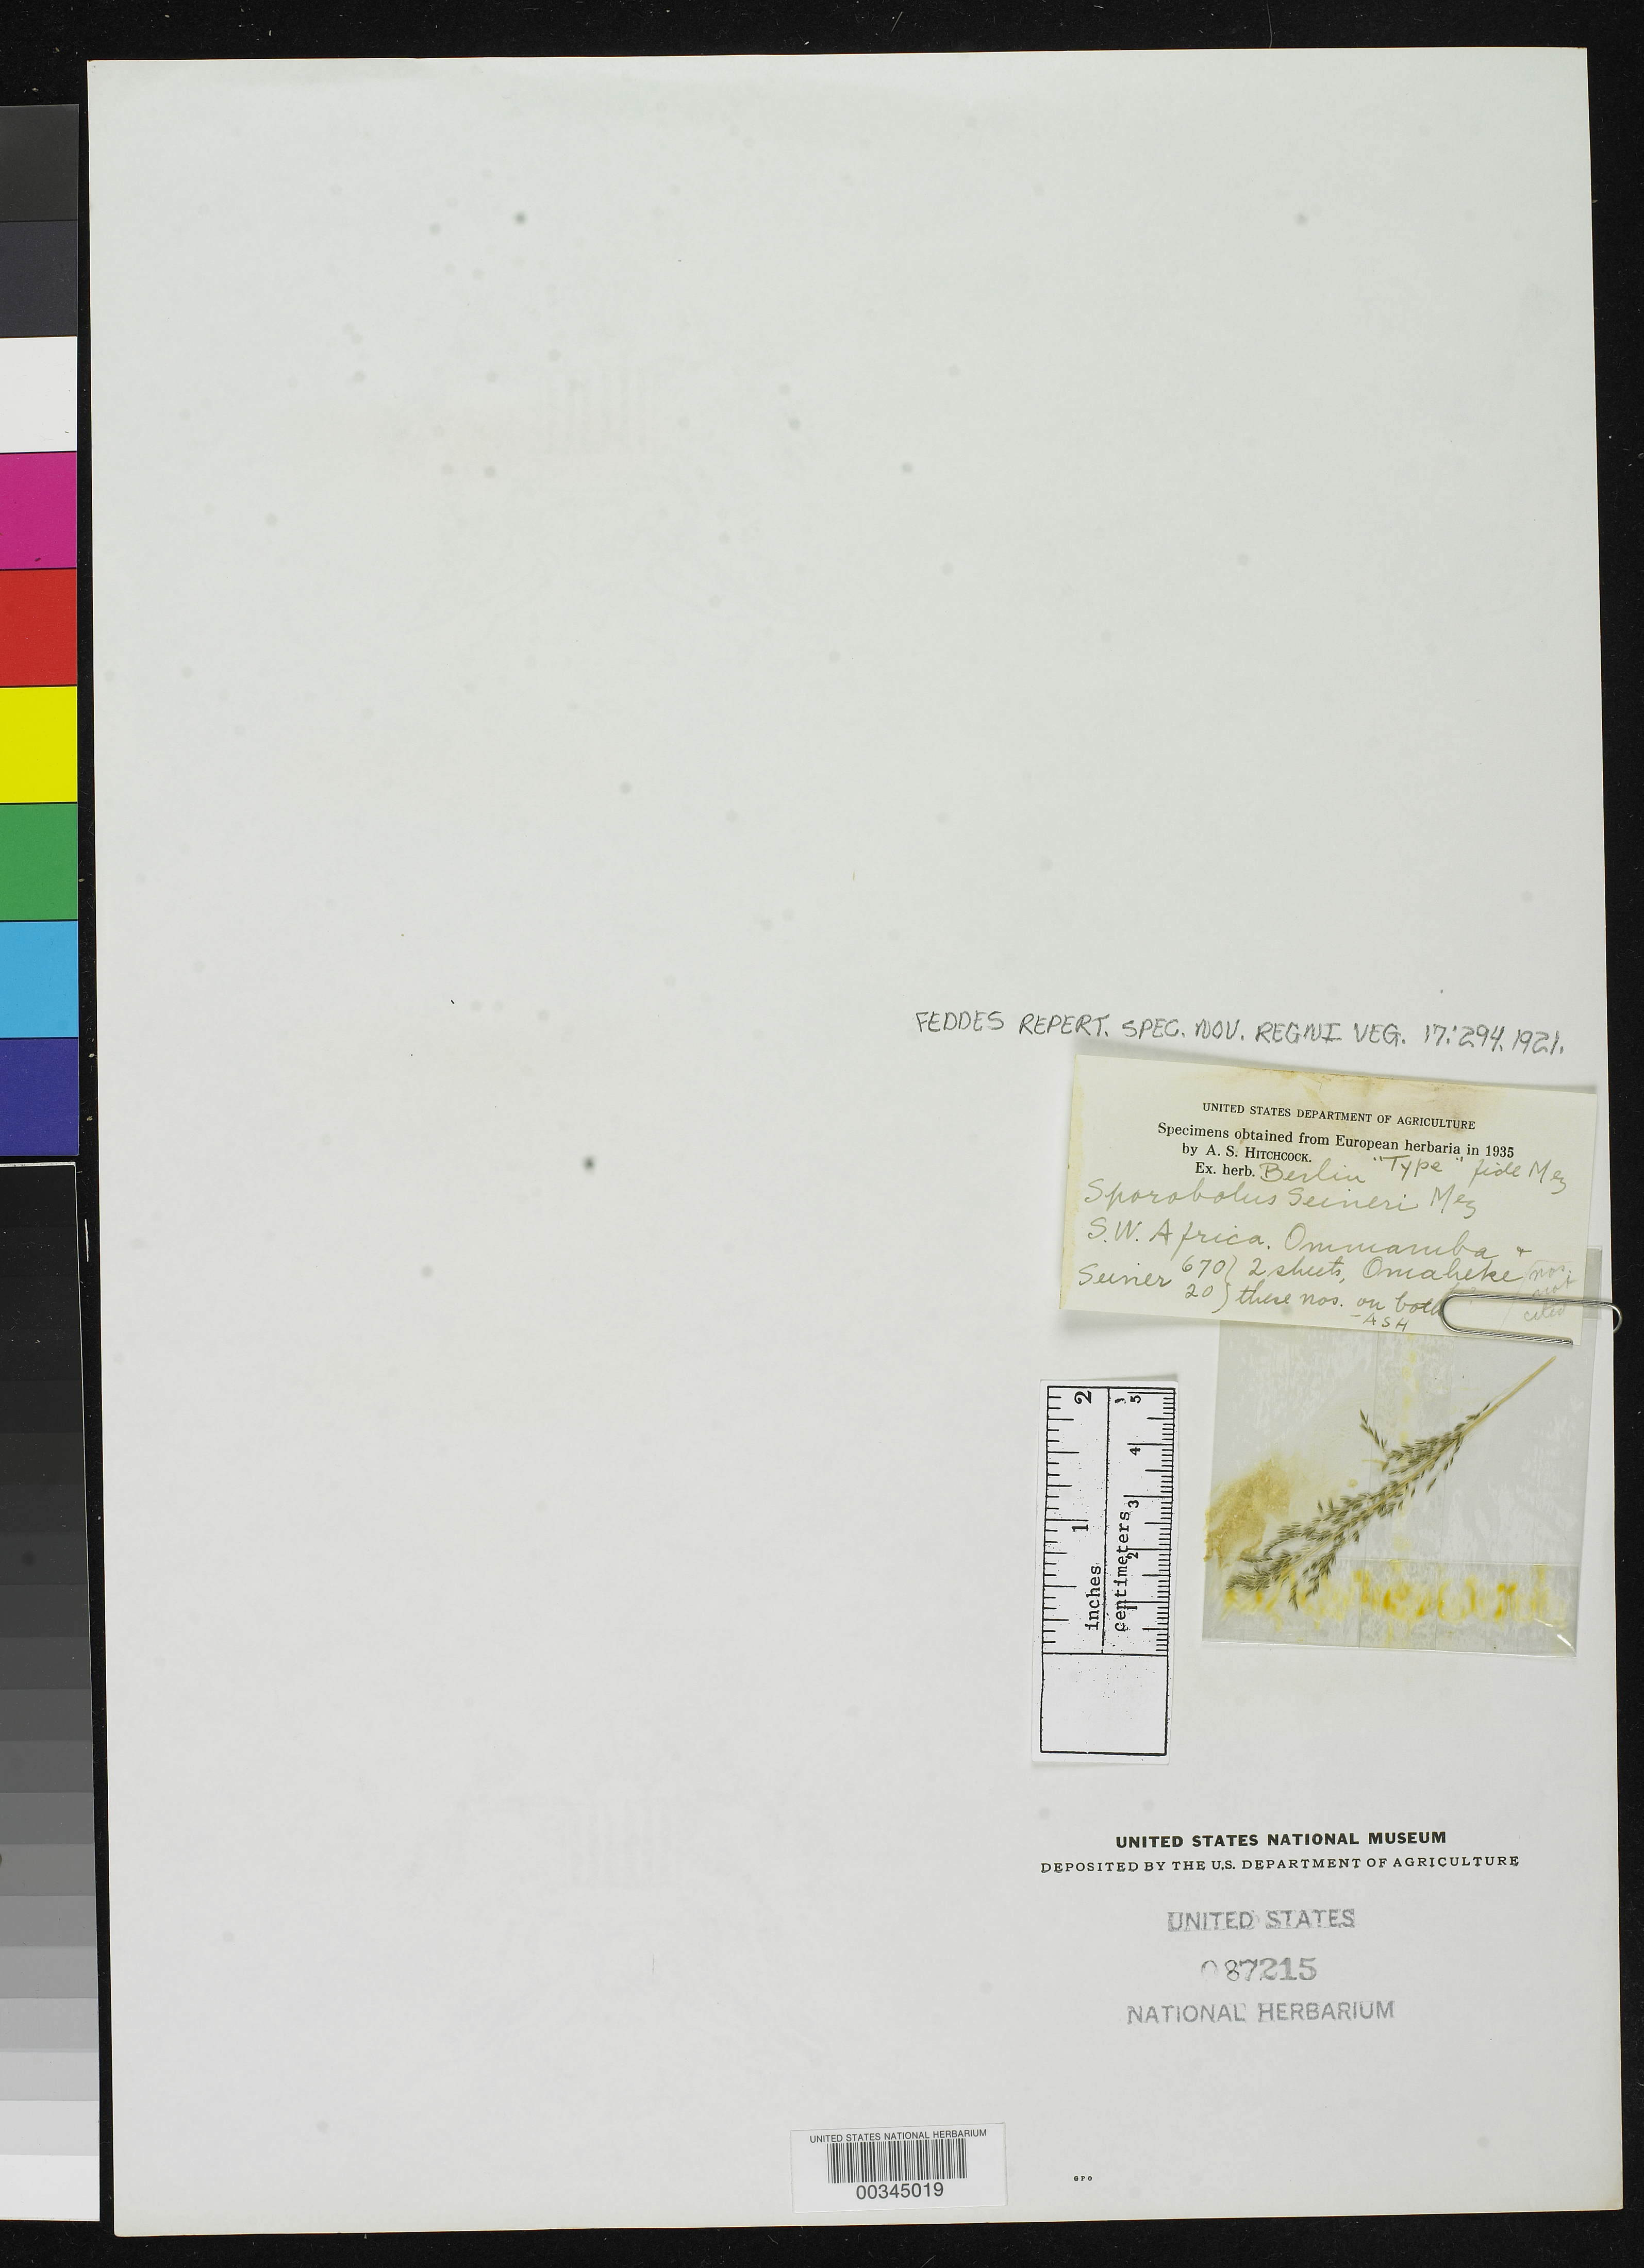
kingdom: Plantae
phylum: Tracheophyta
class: Liliopsida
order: Poales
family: Poaceae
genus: Sporobolus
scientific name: Sporobolus seineri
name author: Mez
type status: Type Fragment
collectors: F. Seiner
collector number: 672/20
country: Namibia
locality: Omuramba & Omaheke.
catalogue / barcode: US 87215